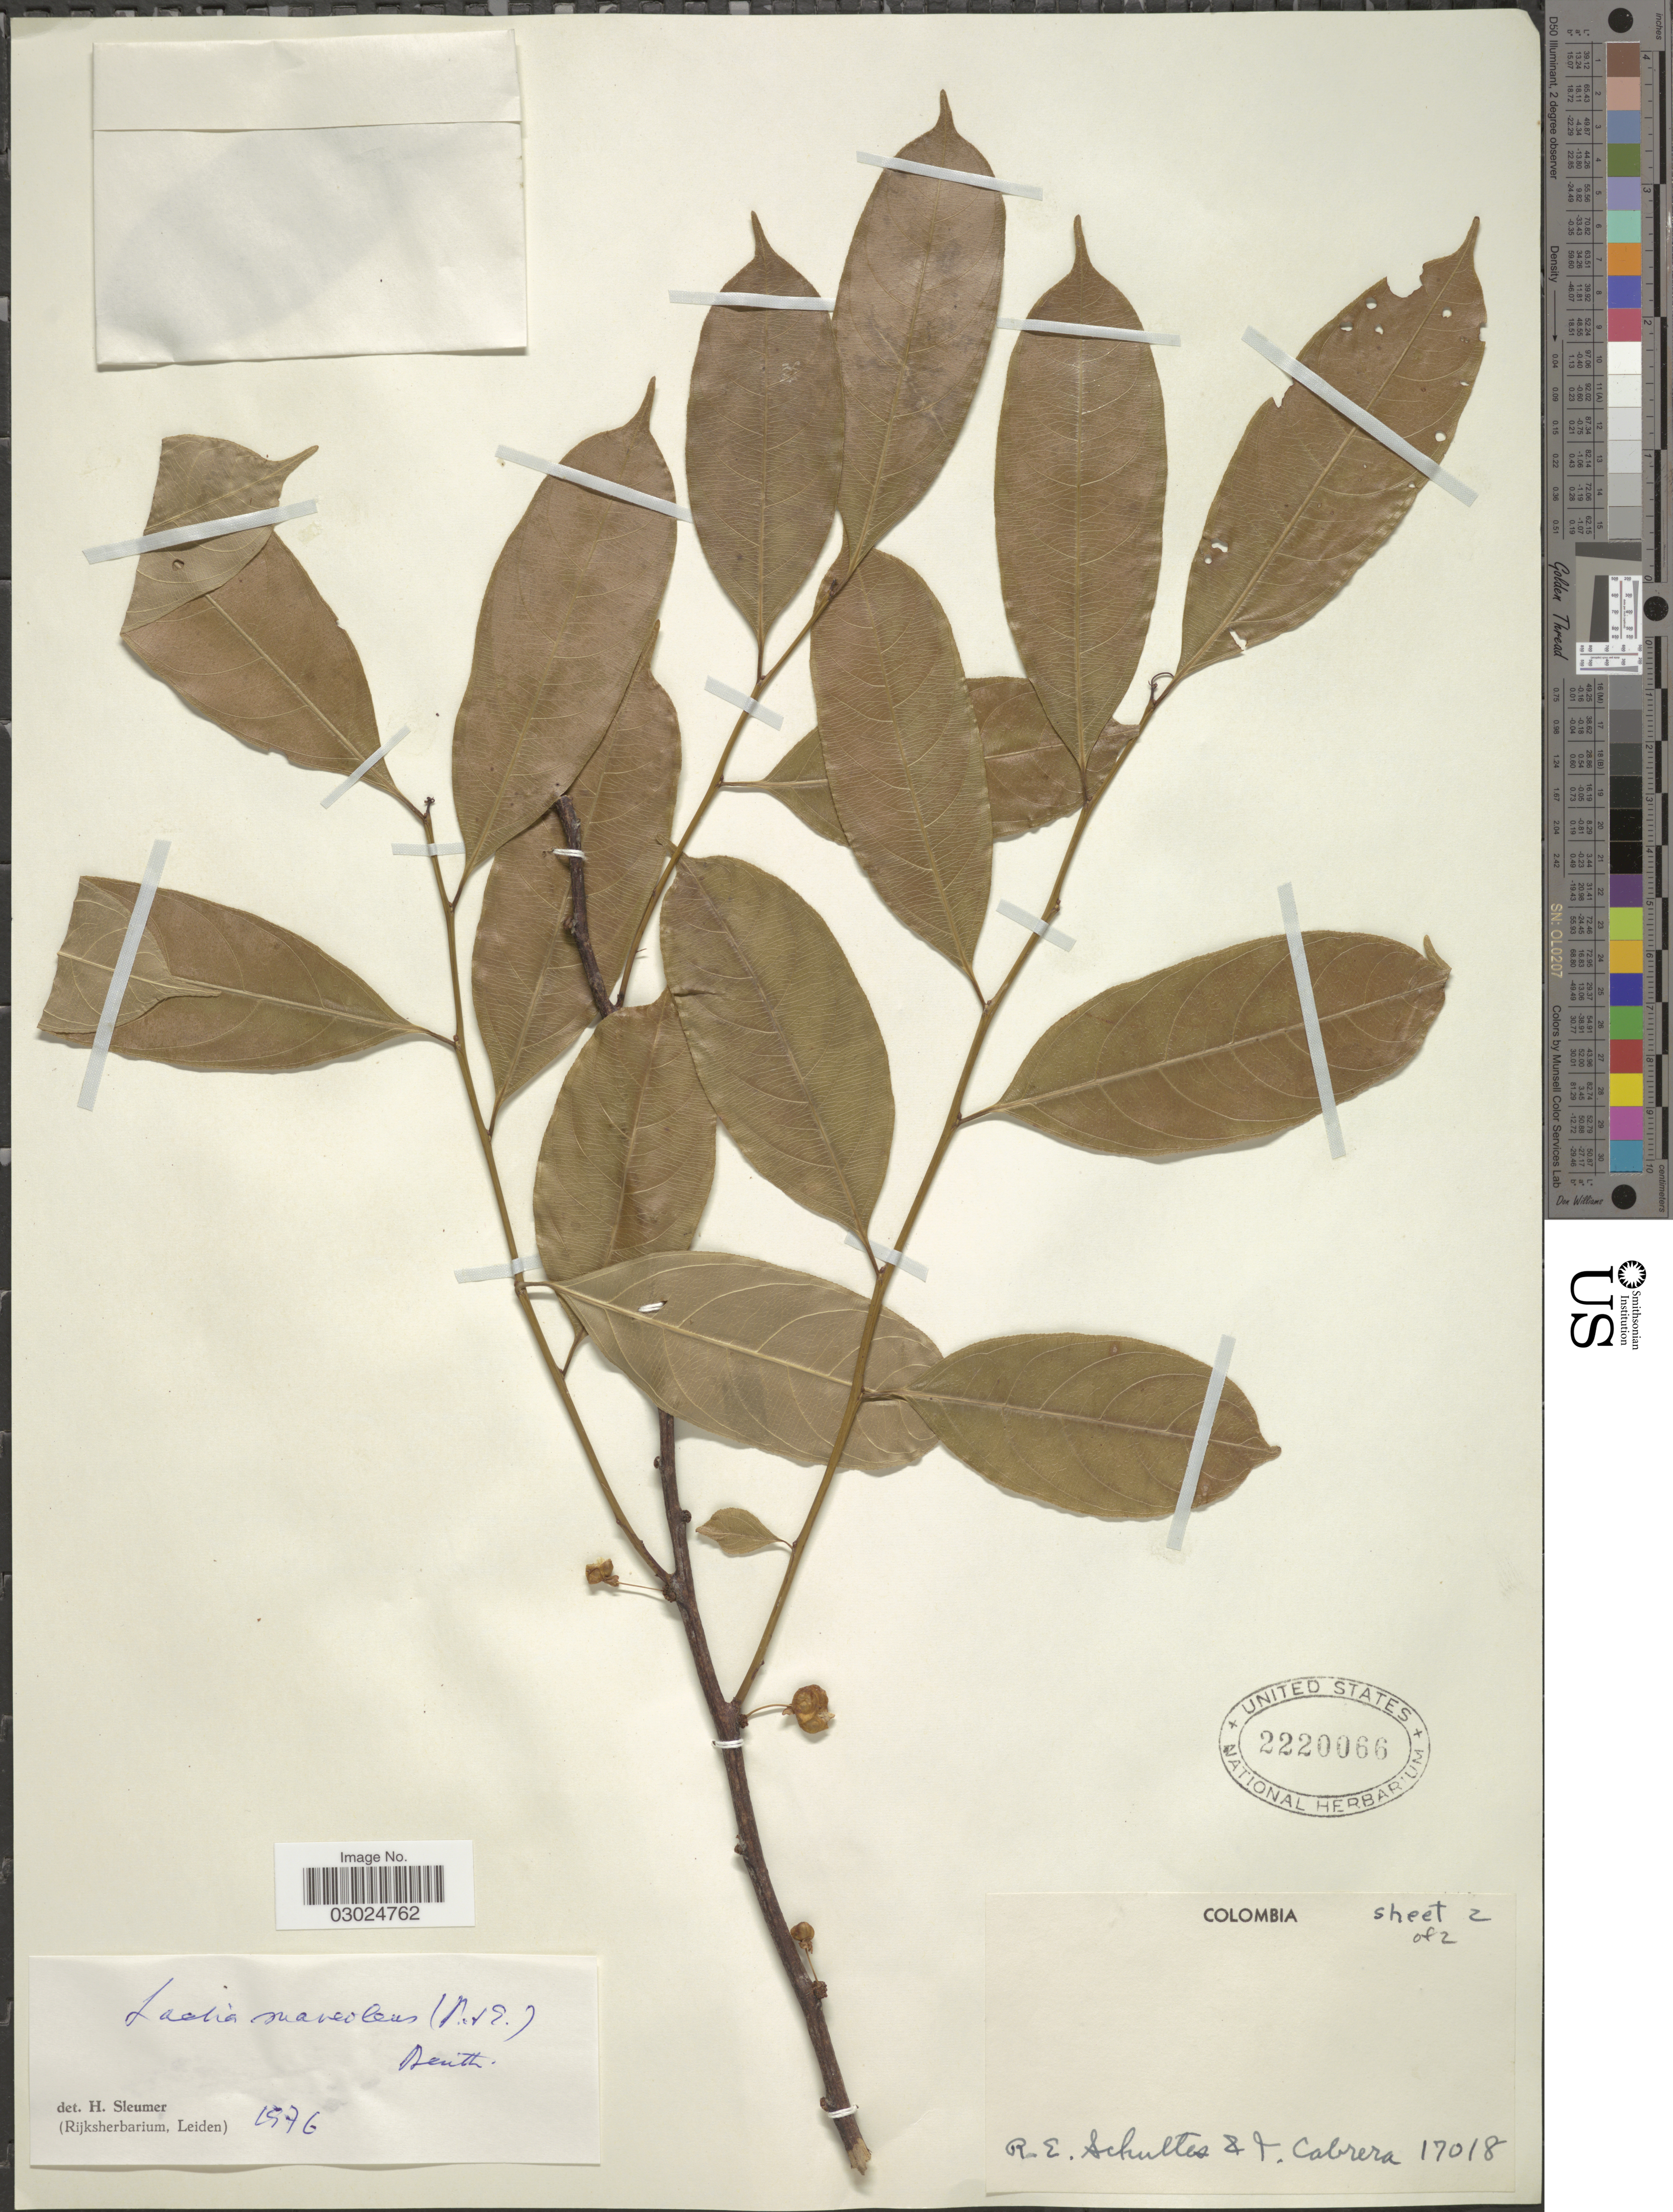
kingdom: Plantae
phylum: Tracheophyta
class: Magnoliopsida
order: Malpighiales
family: Salicaceae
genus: Laetia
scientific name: Laetia suaveolens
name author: (Poepp.) Benth.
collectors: R. E. Schultes & I. Cabrera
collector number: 17018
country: Colombia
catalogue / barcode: US 2220066